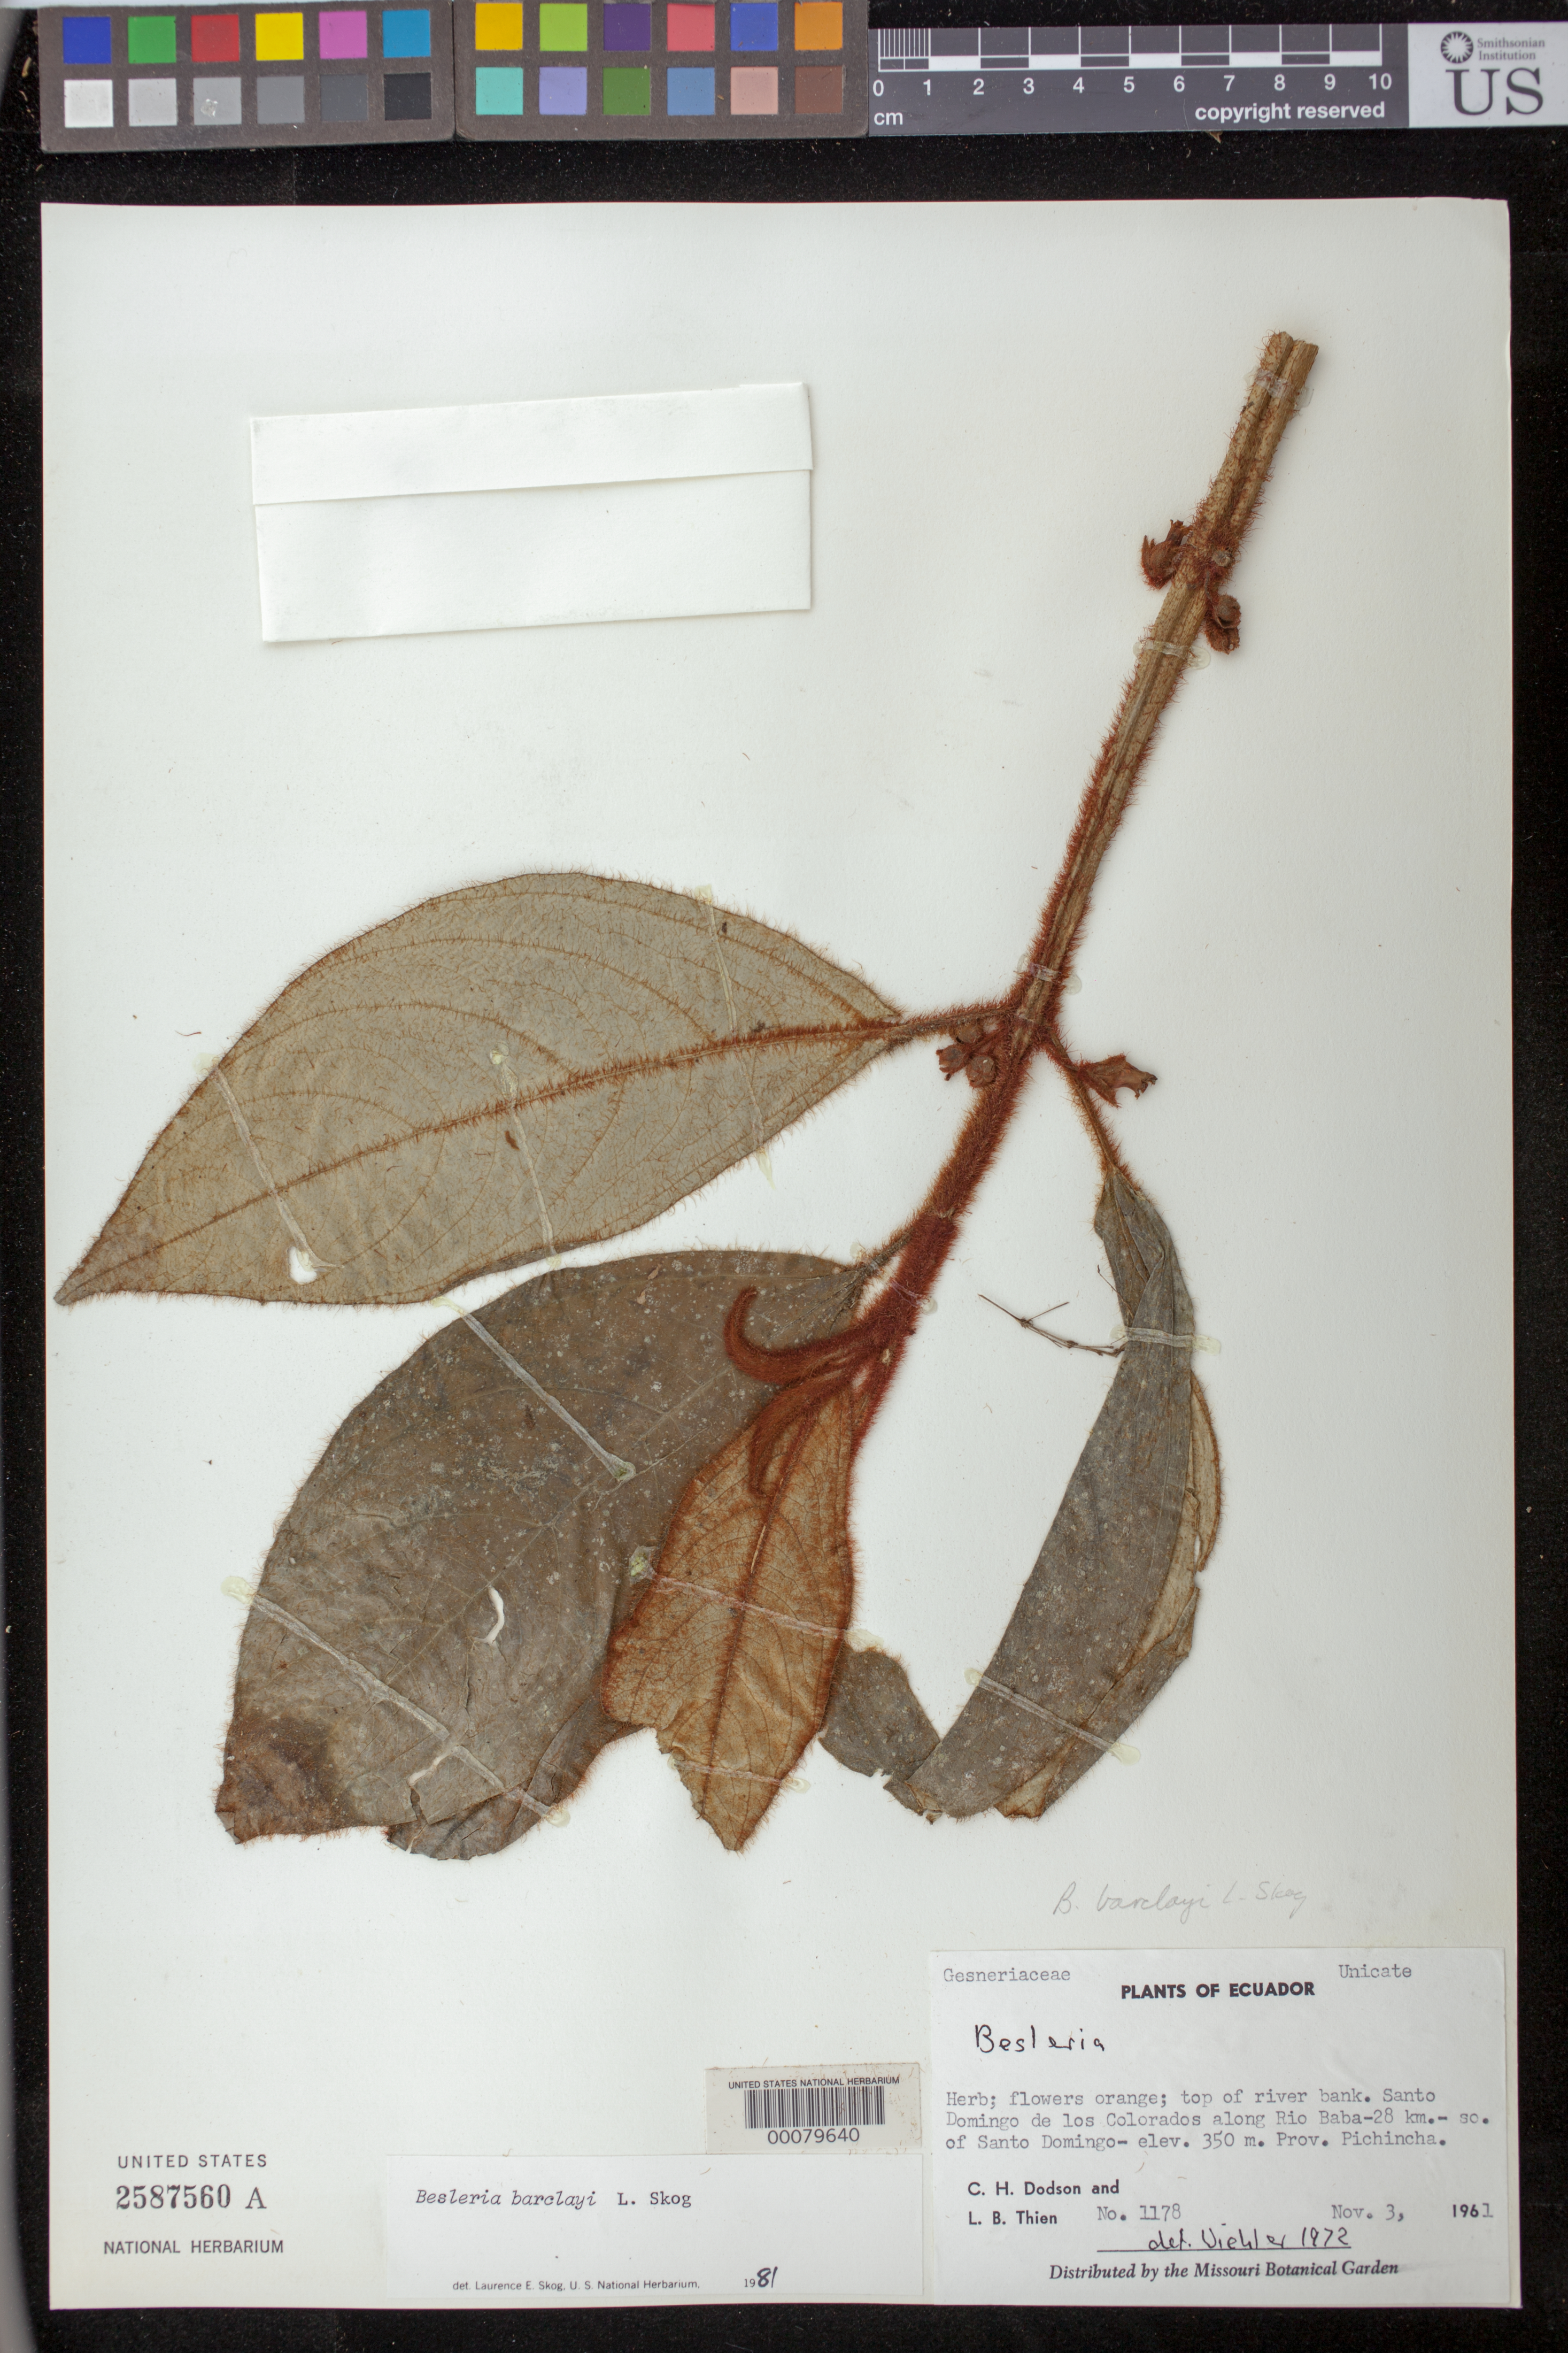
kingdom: Plantae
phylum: Tracheophyta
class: Magnoliopsida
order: Lamiales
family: Gesneriaceae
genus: Besleria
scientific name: Besleria barclayi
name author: L.E. Skog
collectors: C. H. Dodson & L. Thien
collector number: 1178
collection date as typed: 03 Nov 1961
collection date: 1961-11-03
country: Ecuador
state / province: Pichincha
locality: Santo Domingo de los Colorados along Rio Baba 28 km S of Santo Domingo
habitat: Top of river bank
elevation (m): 350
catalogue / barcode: US 2587560A